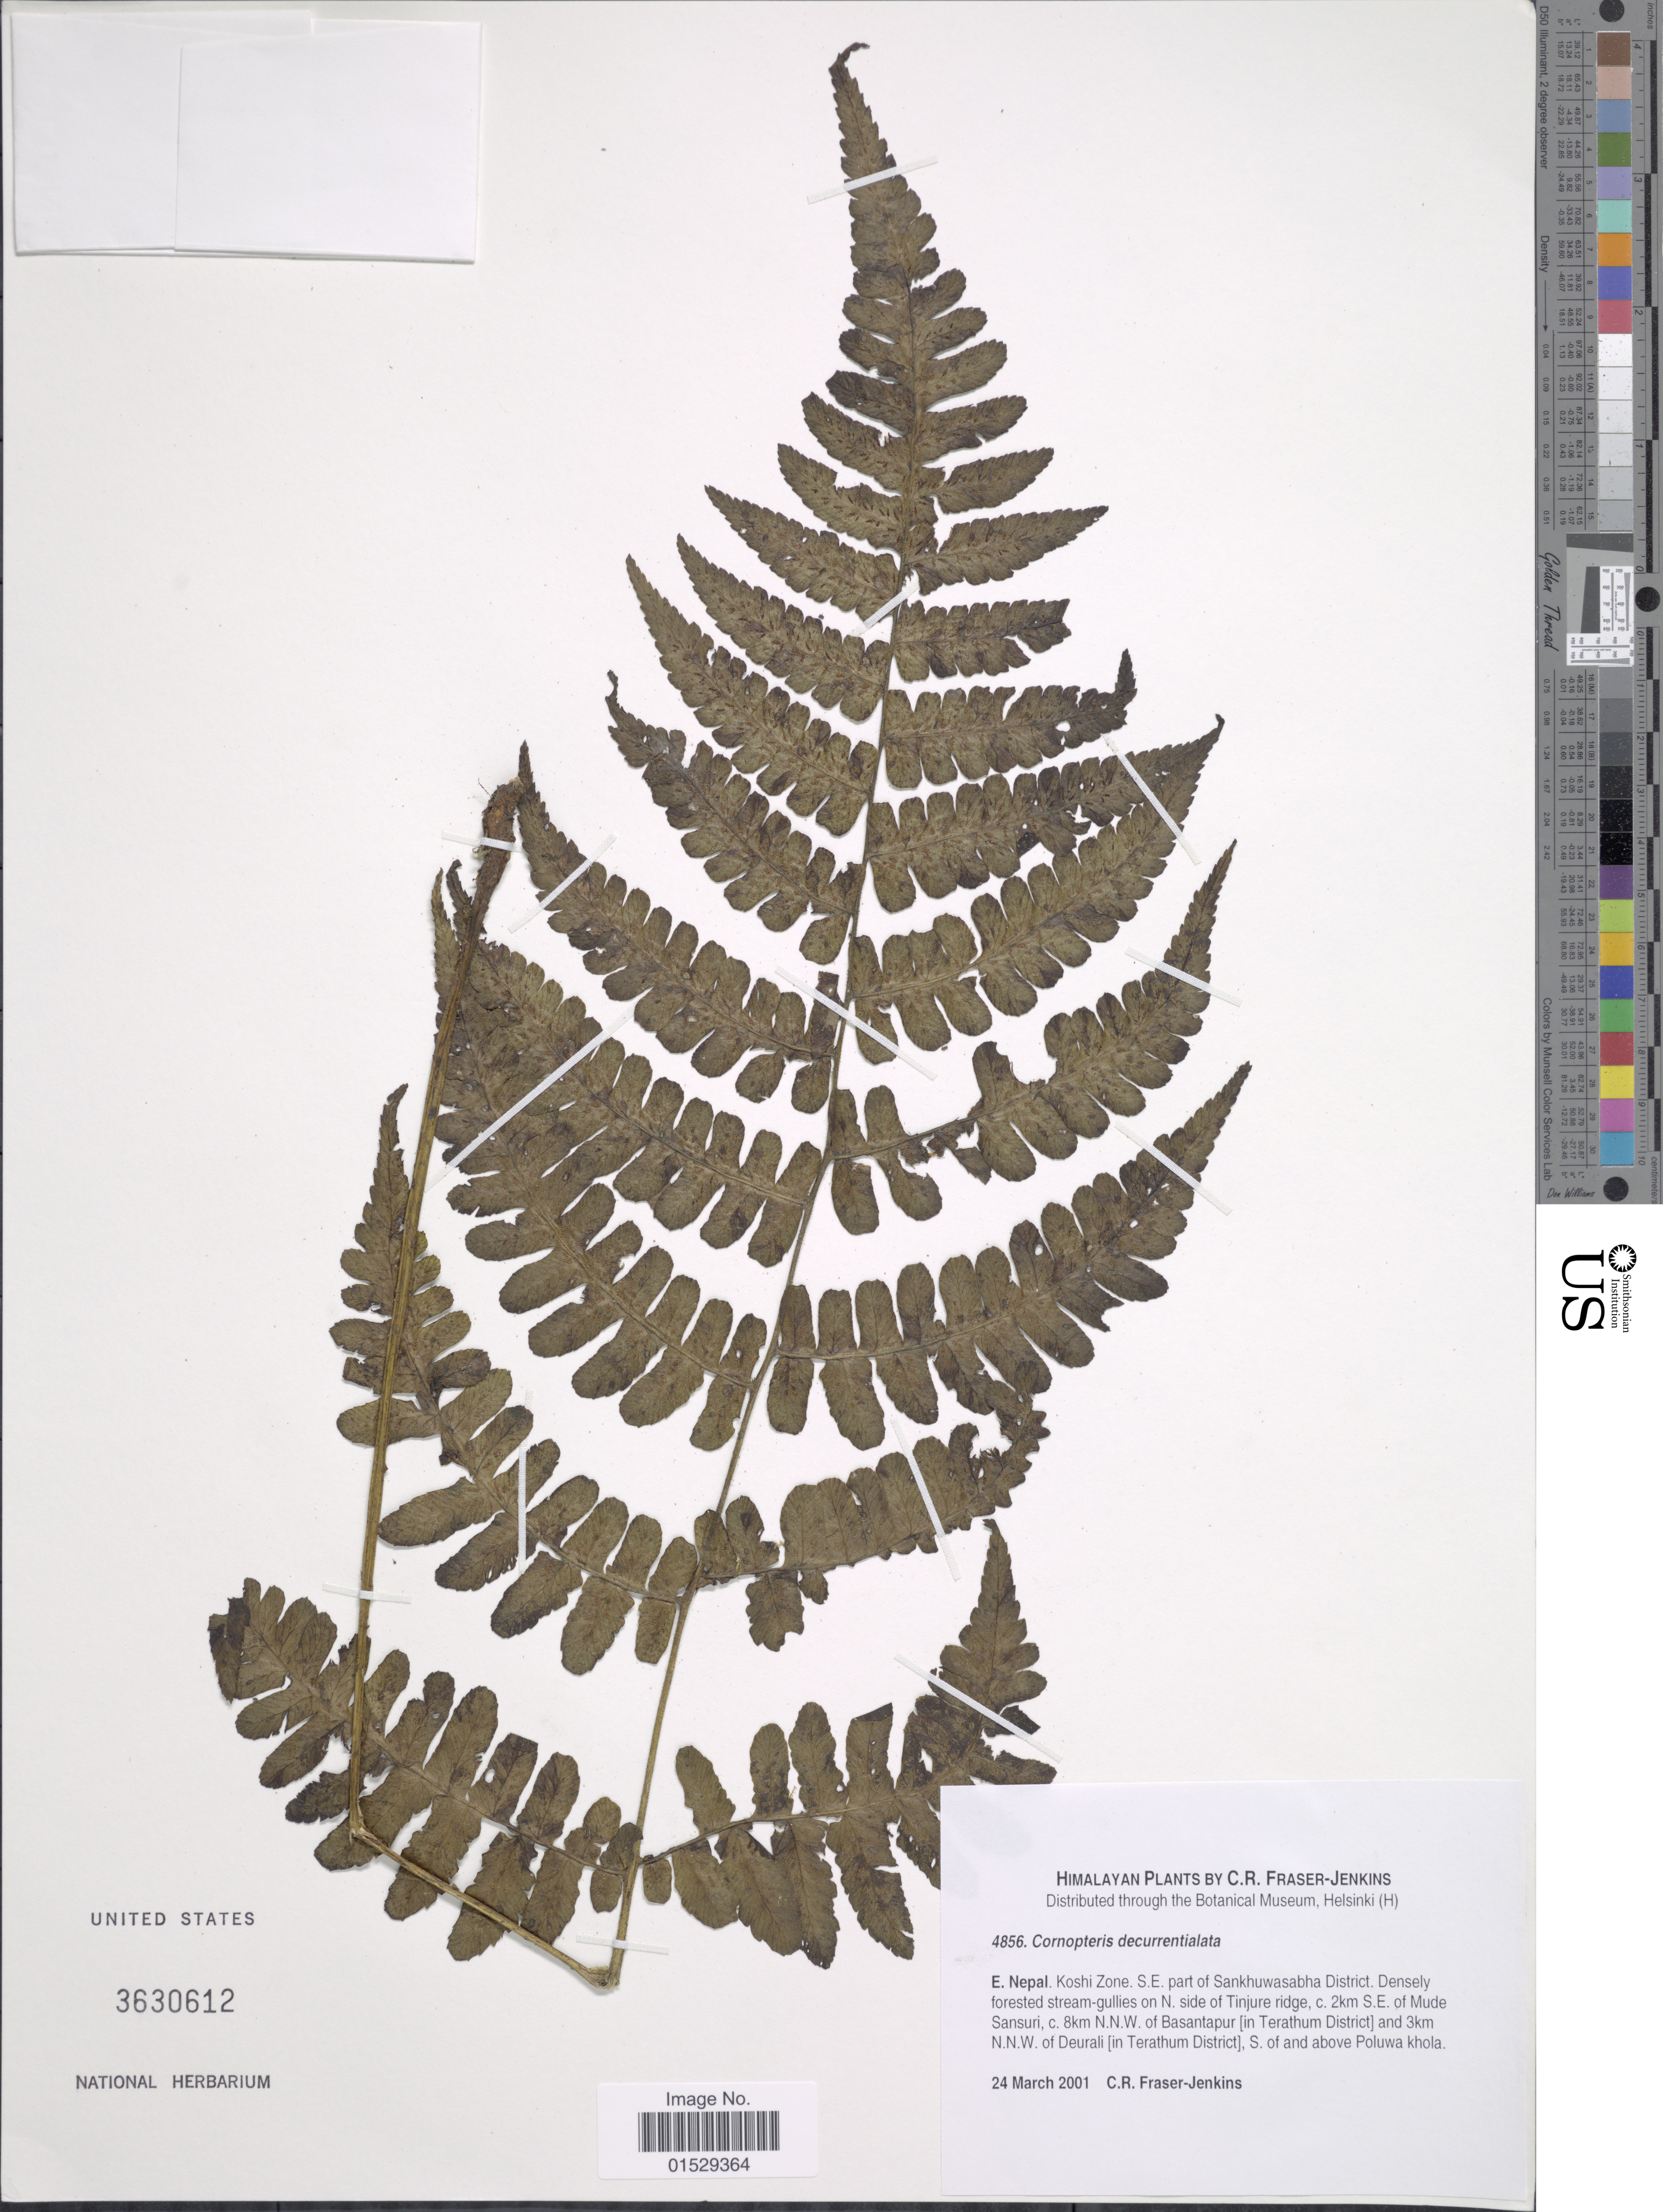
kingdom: Plantae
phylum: Tracheophyta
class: Polypodiopsida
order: Polypodiales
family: Athyriaceae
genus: Cornopteris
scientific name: Cornopteris decurrentialata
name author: (Hook.) Nakai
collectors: C. R. Fraser-Jenkins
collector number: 4856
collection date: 2001-03-24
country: Nepal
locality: Himalaya, E. Nepal, Koshi Zone, S. E. part of Sankhuwasabha District, densely forested stream-gullies on N. side of Tinjure ridge, c. 2 km S. E. of Mude Sansuri, c. 8 km N.N.W. of Basantapur (in Terathum District) and 3 km N.N.W. of Deurali (in Terathum District), S. of and above Poluwa khola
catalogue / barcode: US 3630612